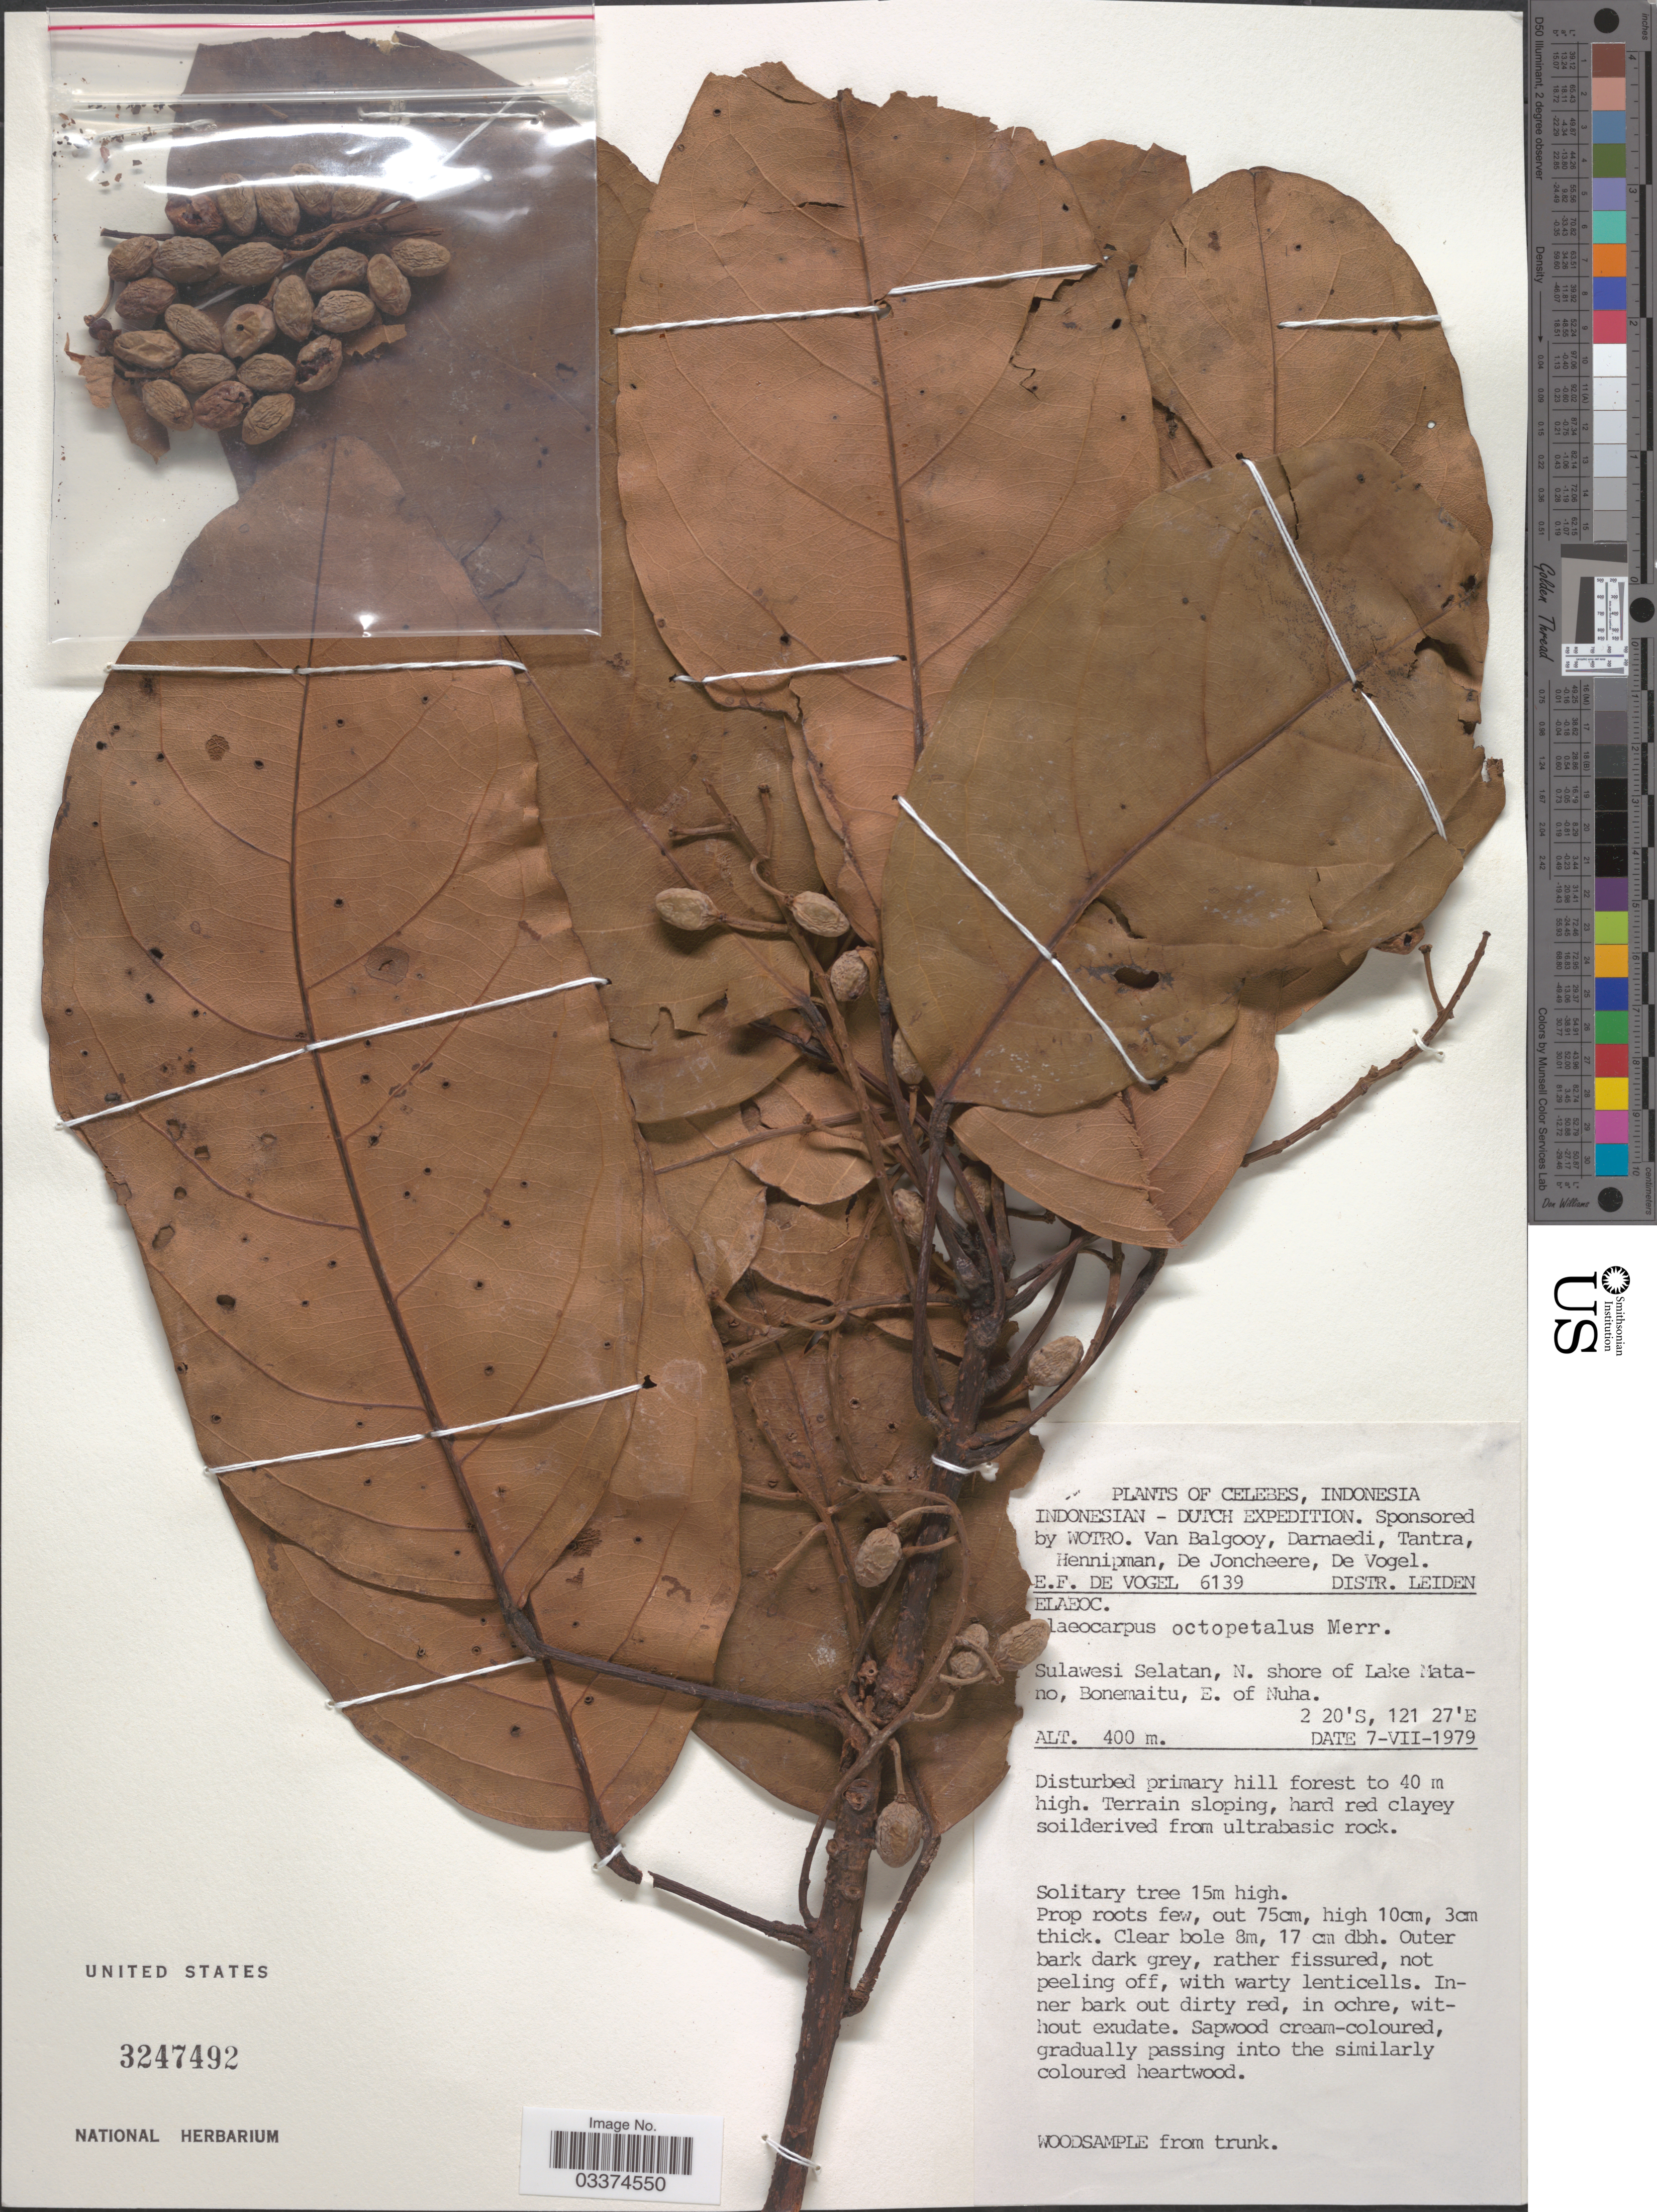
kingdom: Plantae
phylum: Tracheophyta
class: Magnoliopsida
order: Oxalidales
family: Elaeocarpaceae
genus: Elaeocarpus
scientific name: Elaeocarpus octopetalus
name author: Merr.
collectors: E. F. de Vogel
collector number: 6139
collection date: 1979-07-07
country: Indonesia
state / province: Sulawesi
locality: Celebes, Sulawesi Selatan, N. shore of Lake Matano, Bonemaitu, E. of Nuha.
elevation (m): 400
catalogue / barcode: US 3247492